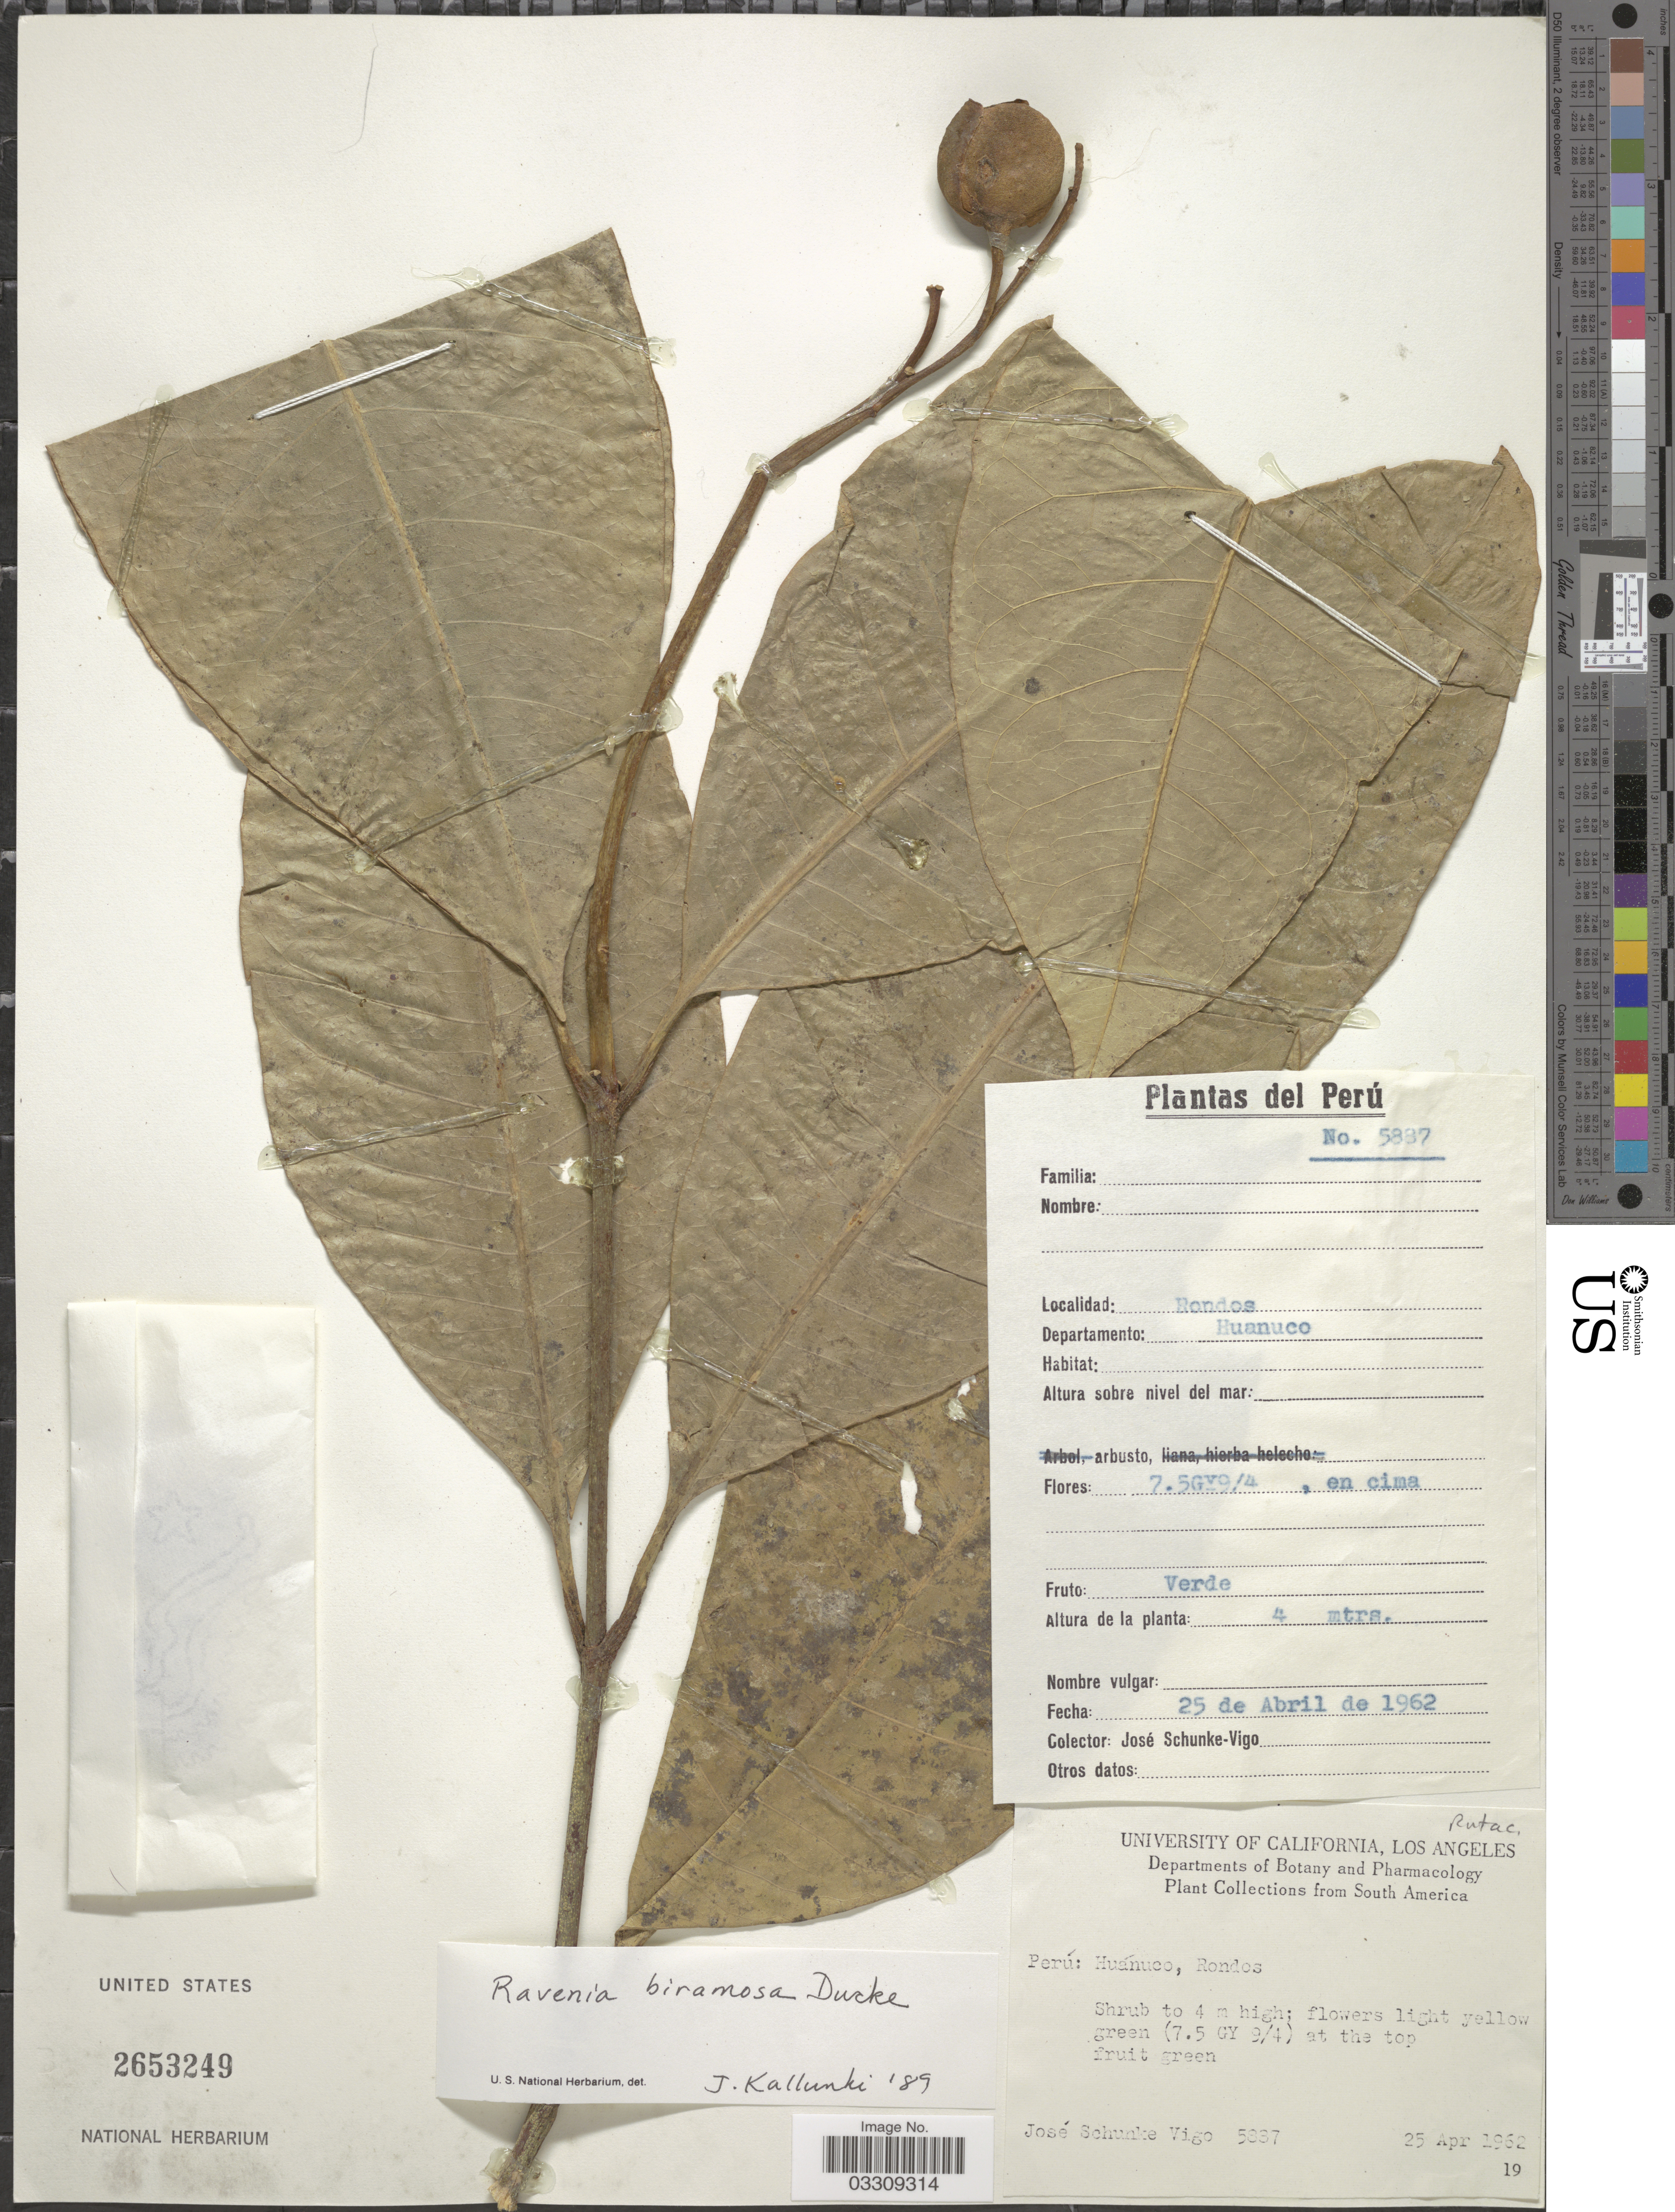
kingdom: Plantae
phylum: Tracheophyta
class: Magnoliopsida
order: Sapindales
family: Rutaceae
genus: Ravenia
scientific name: Ravenia biramosa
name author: Ducke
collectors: J. Schunke Vigo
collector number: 5887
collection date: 1962-04-25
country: Peru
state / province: Huánuco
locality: Rondos. Departamento: Huanuco.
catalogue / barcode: US 2653249